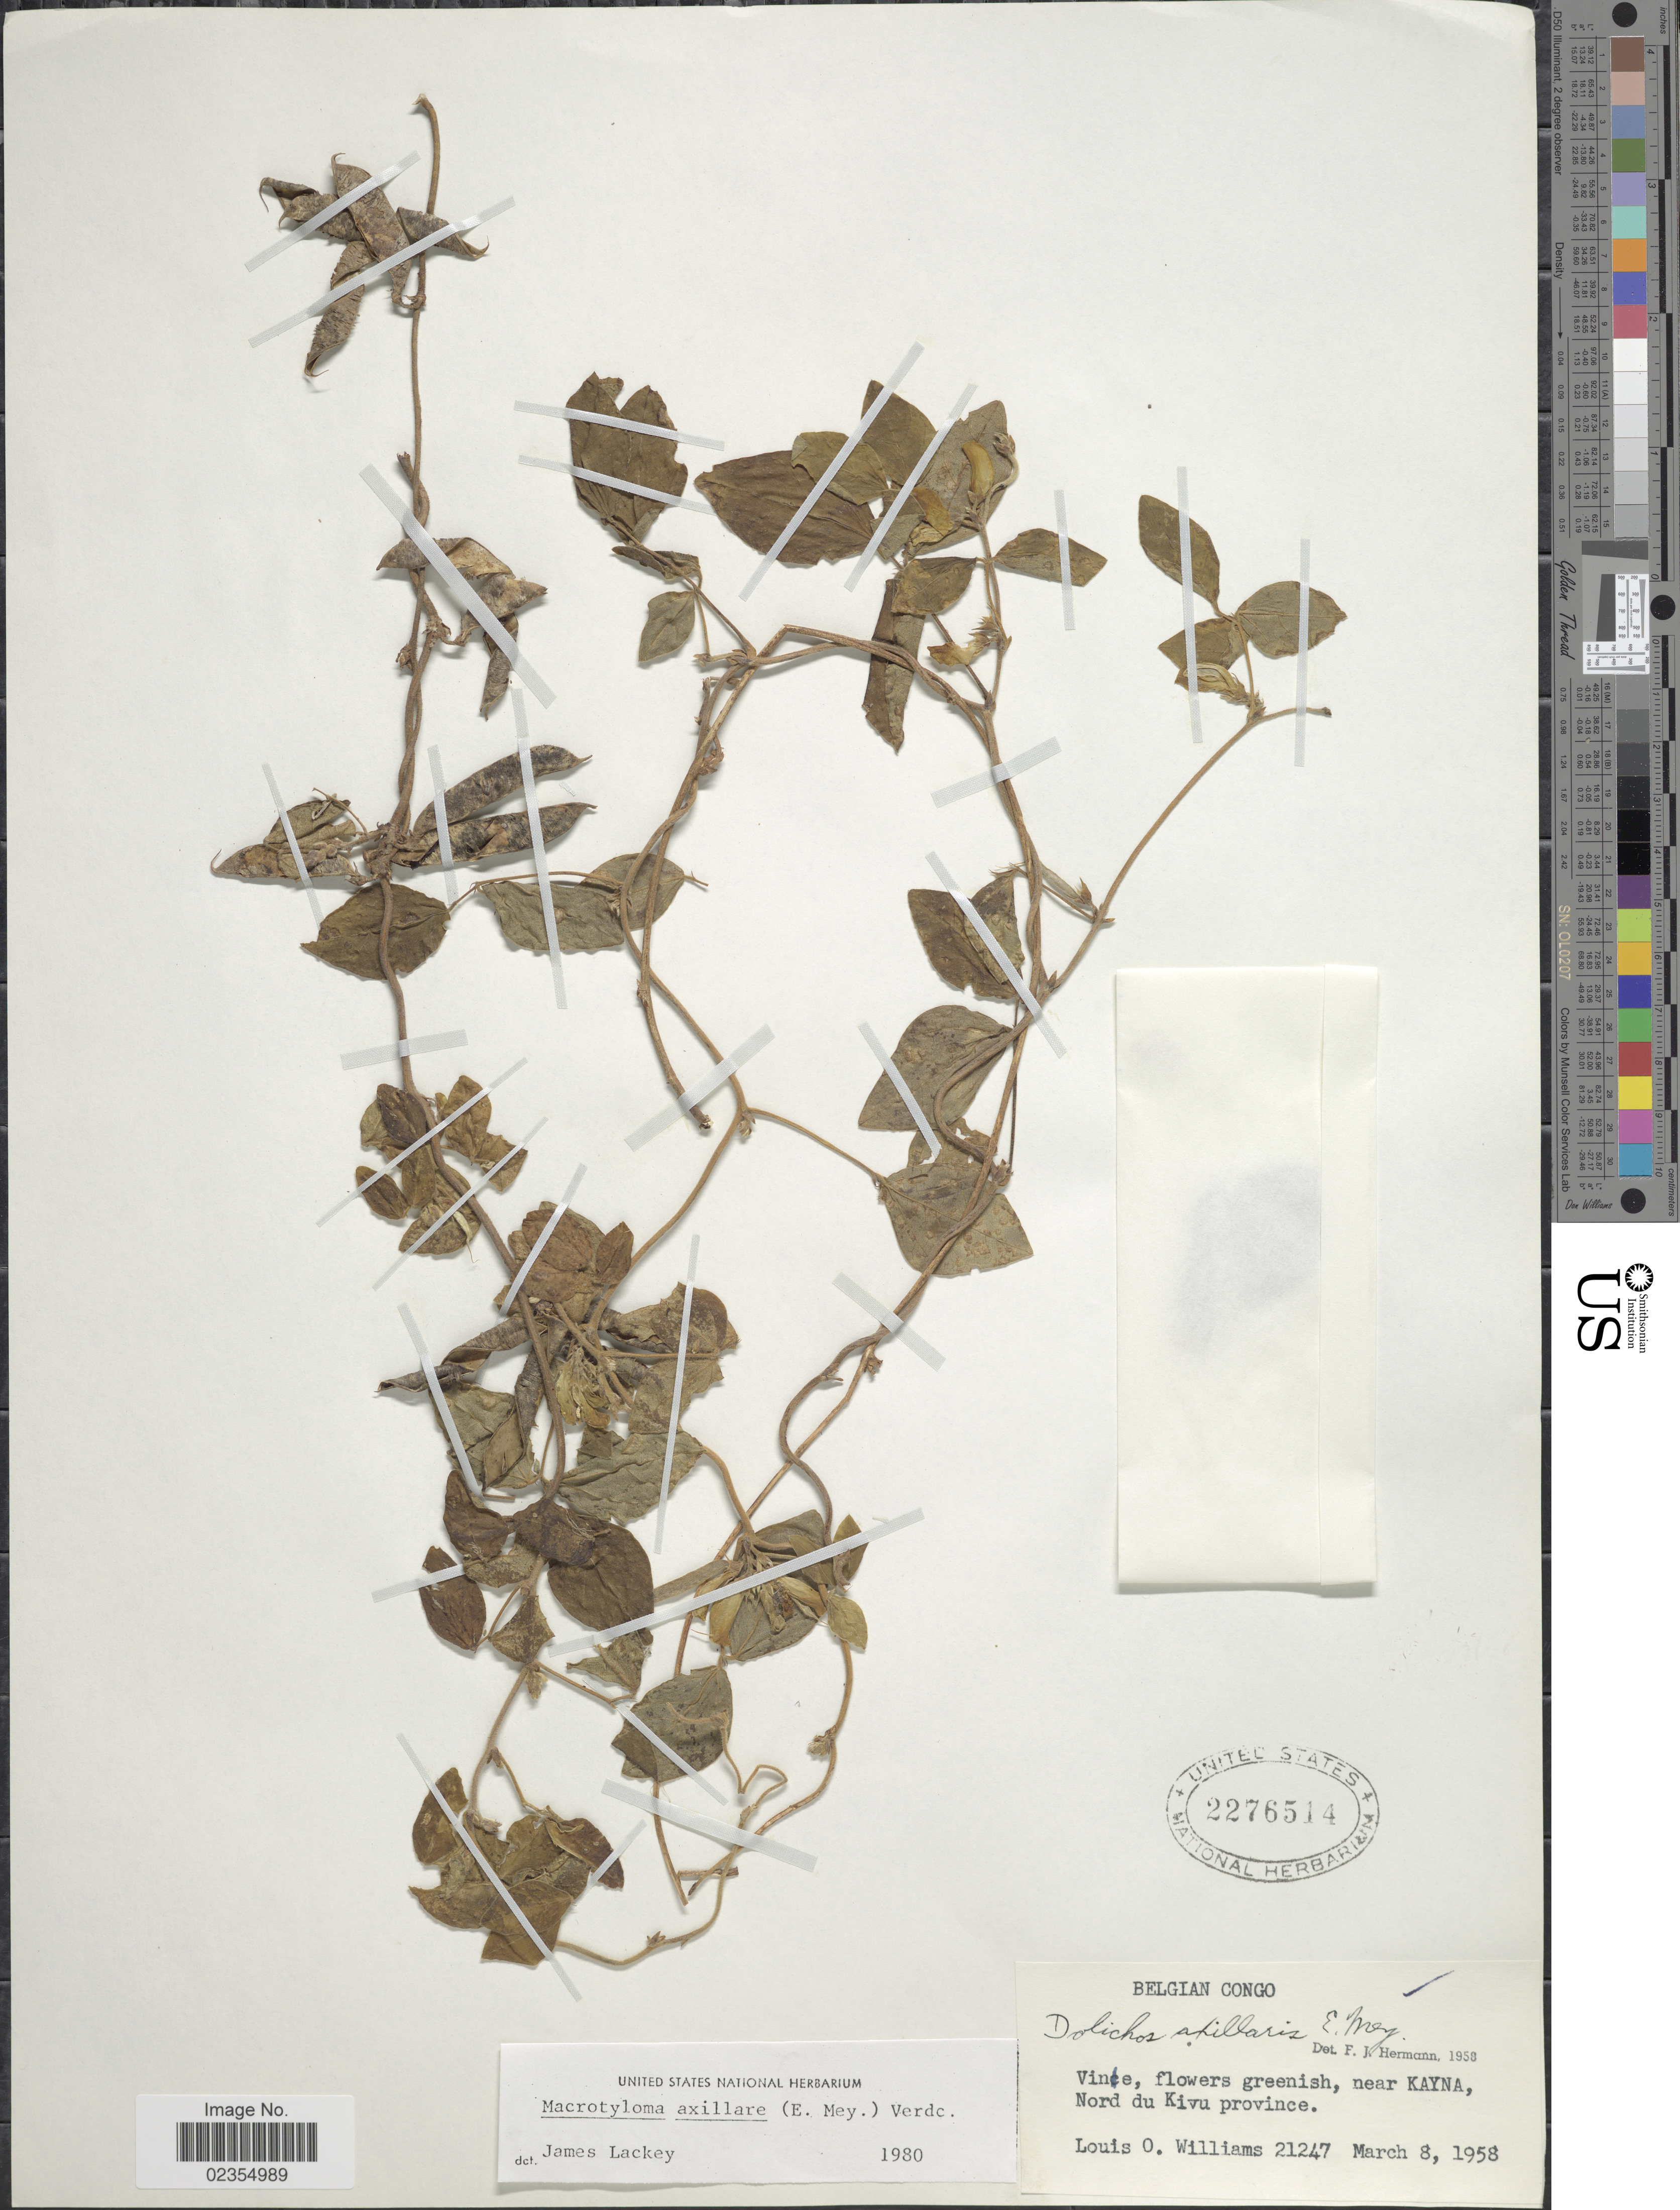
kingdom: Plantae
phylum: Tracheophyta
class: Magnoliopsida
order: Fabales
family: Fabaceae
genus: Macrotyloma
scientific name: Macrotyloma axillare var. axillare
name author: (E. Mey.) Verdc.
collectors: L. O. Williams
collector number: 21247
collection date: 1958-03-08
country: Congo, Democratic Republic of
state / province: Nord-Kivu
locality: Near Kayna, Nord du Kivu province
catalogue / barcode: US 2276514